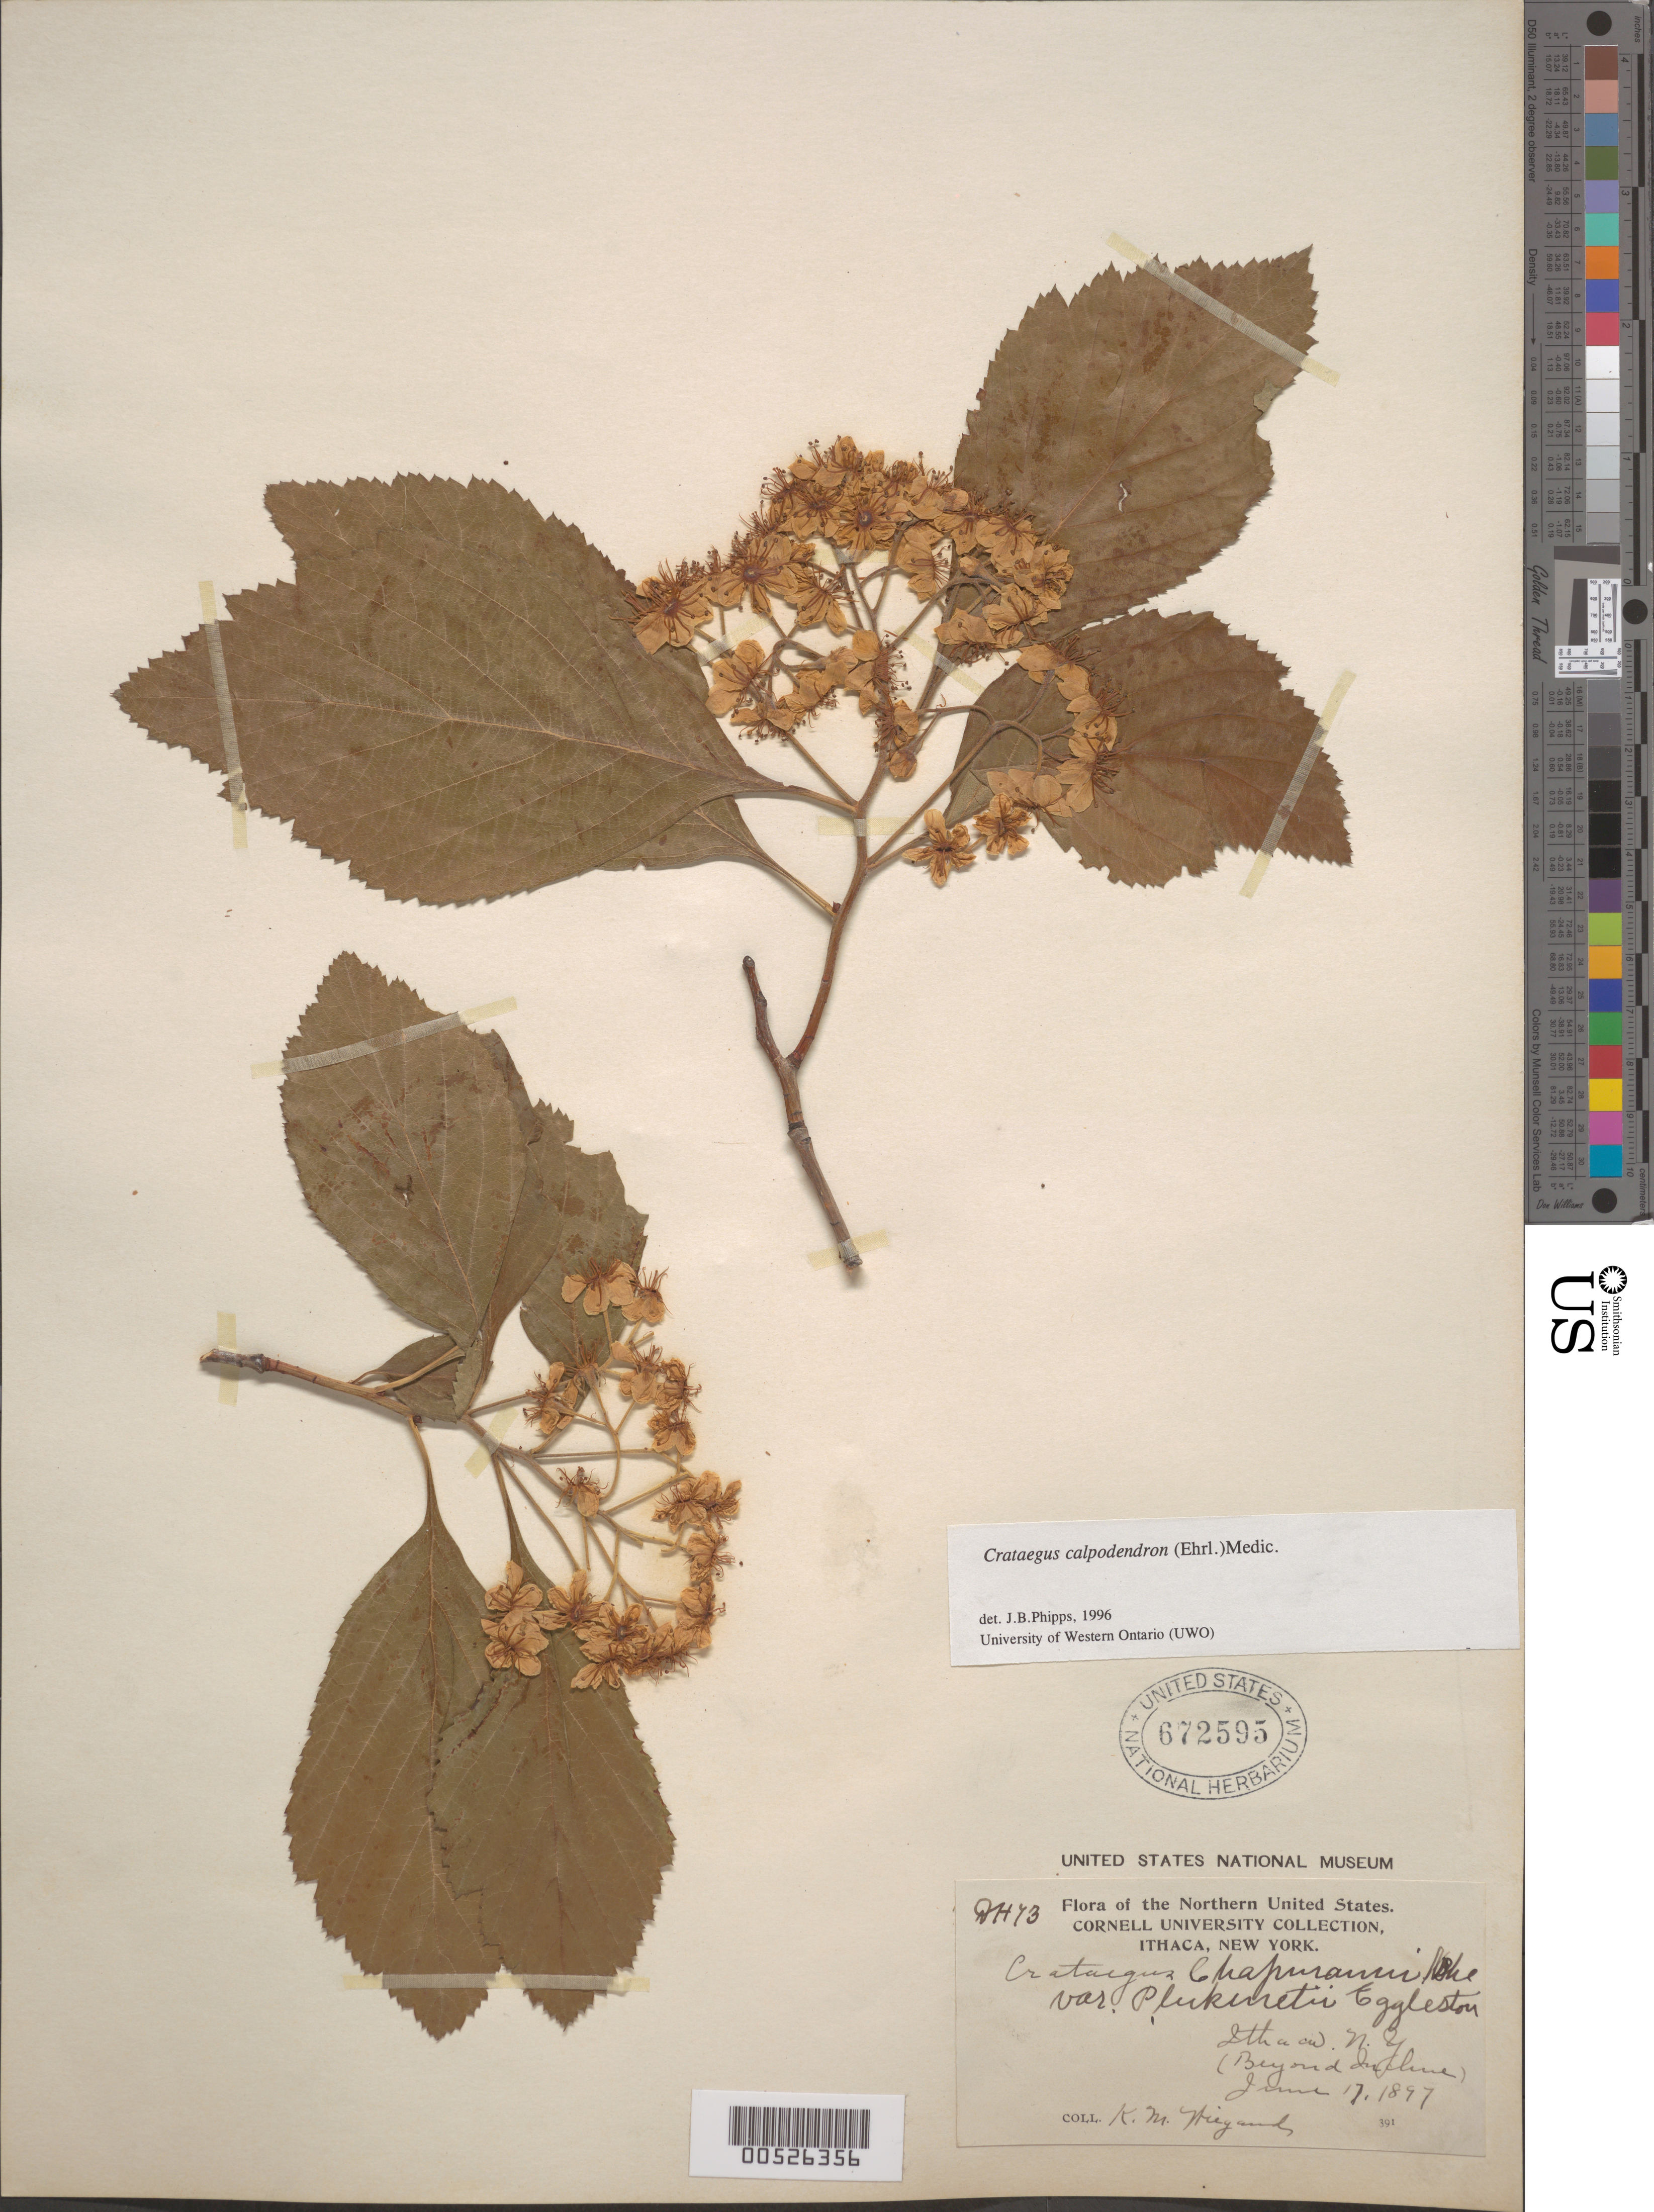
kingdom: Plantae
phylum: Tracheophyta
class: Magnoliopsida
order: Rosales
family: Rosaceae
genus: Crataegus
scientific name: Crataegus calpodendron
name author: (Ehrh.) Medik.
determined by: Phipps, James B., (UWO), University of Western Ontario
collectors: K. M. Wiegand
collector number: DH73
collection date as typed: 17 Jun 1897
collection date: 1897-06-17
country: United States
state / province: New York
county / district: Tompkins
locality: Ithaca, beyond In Line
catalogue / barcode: US 672595